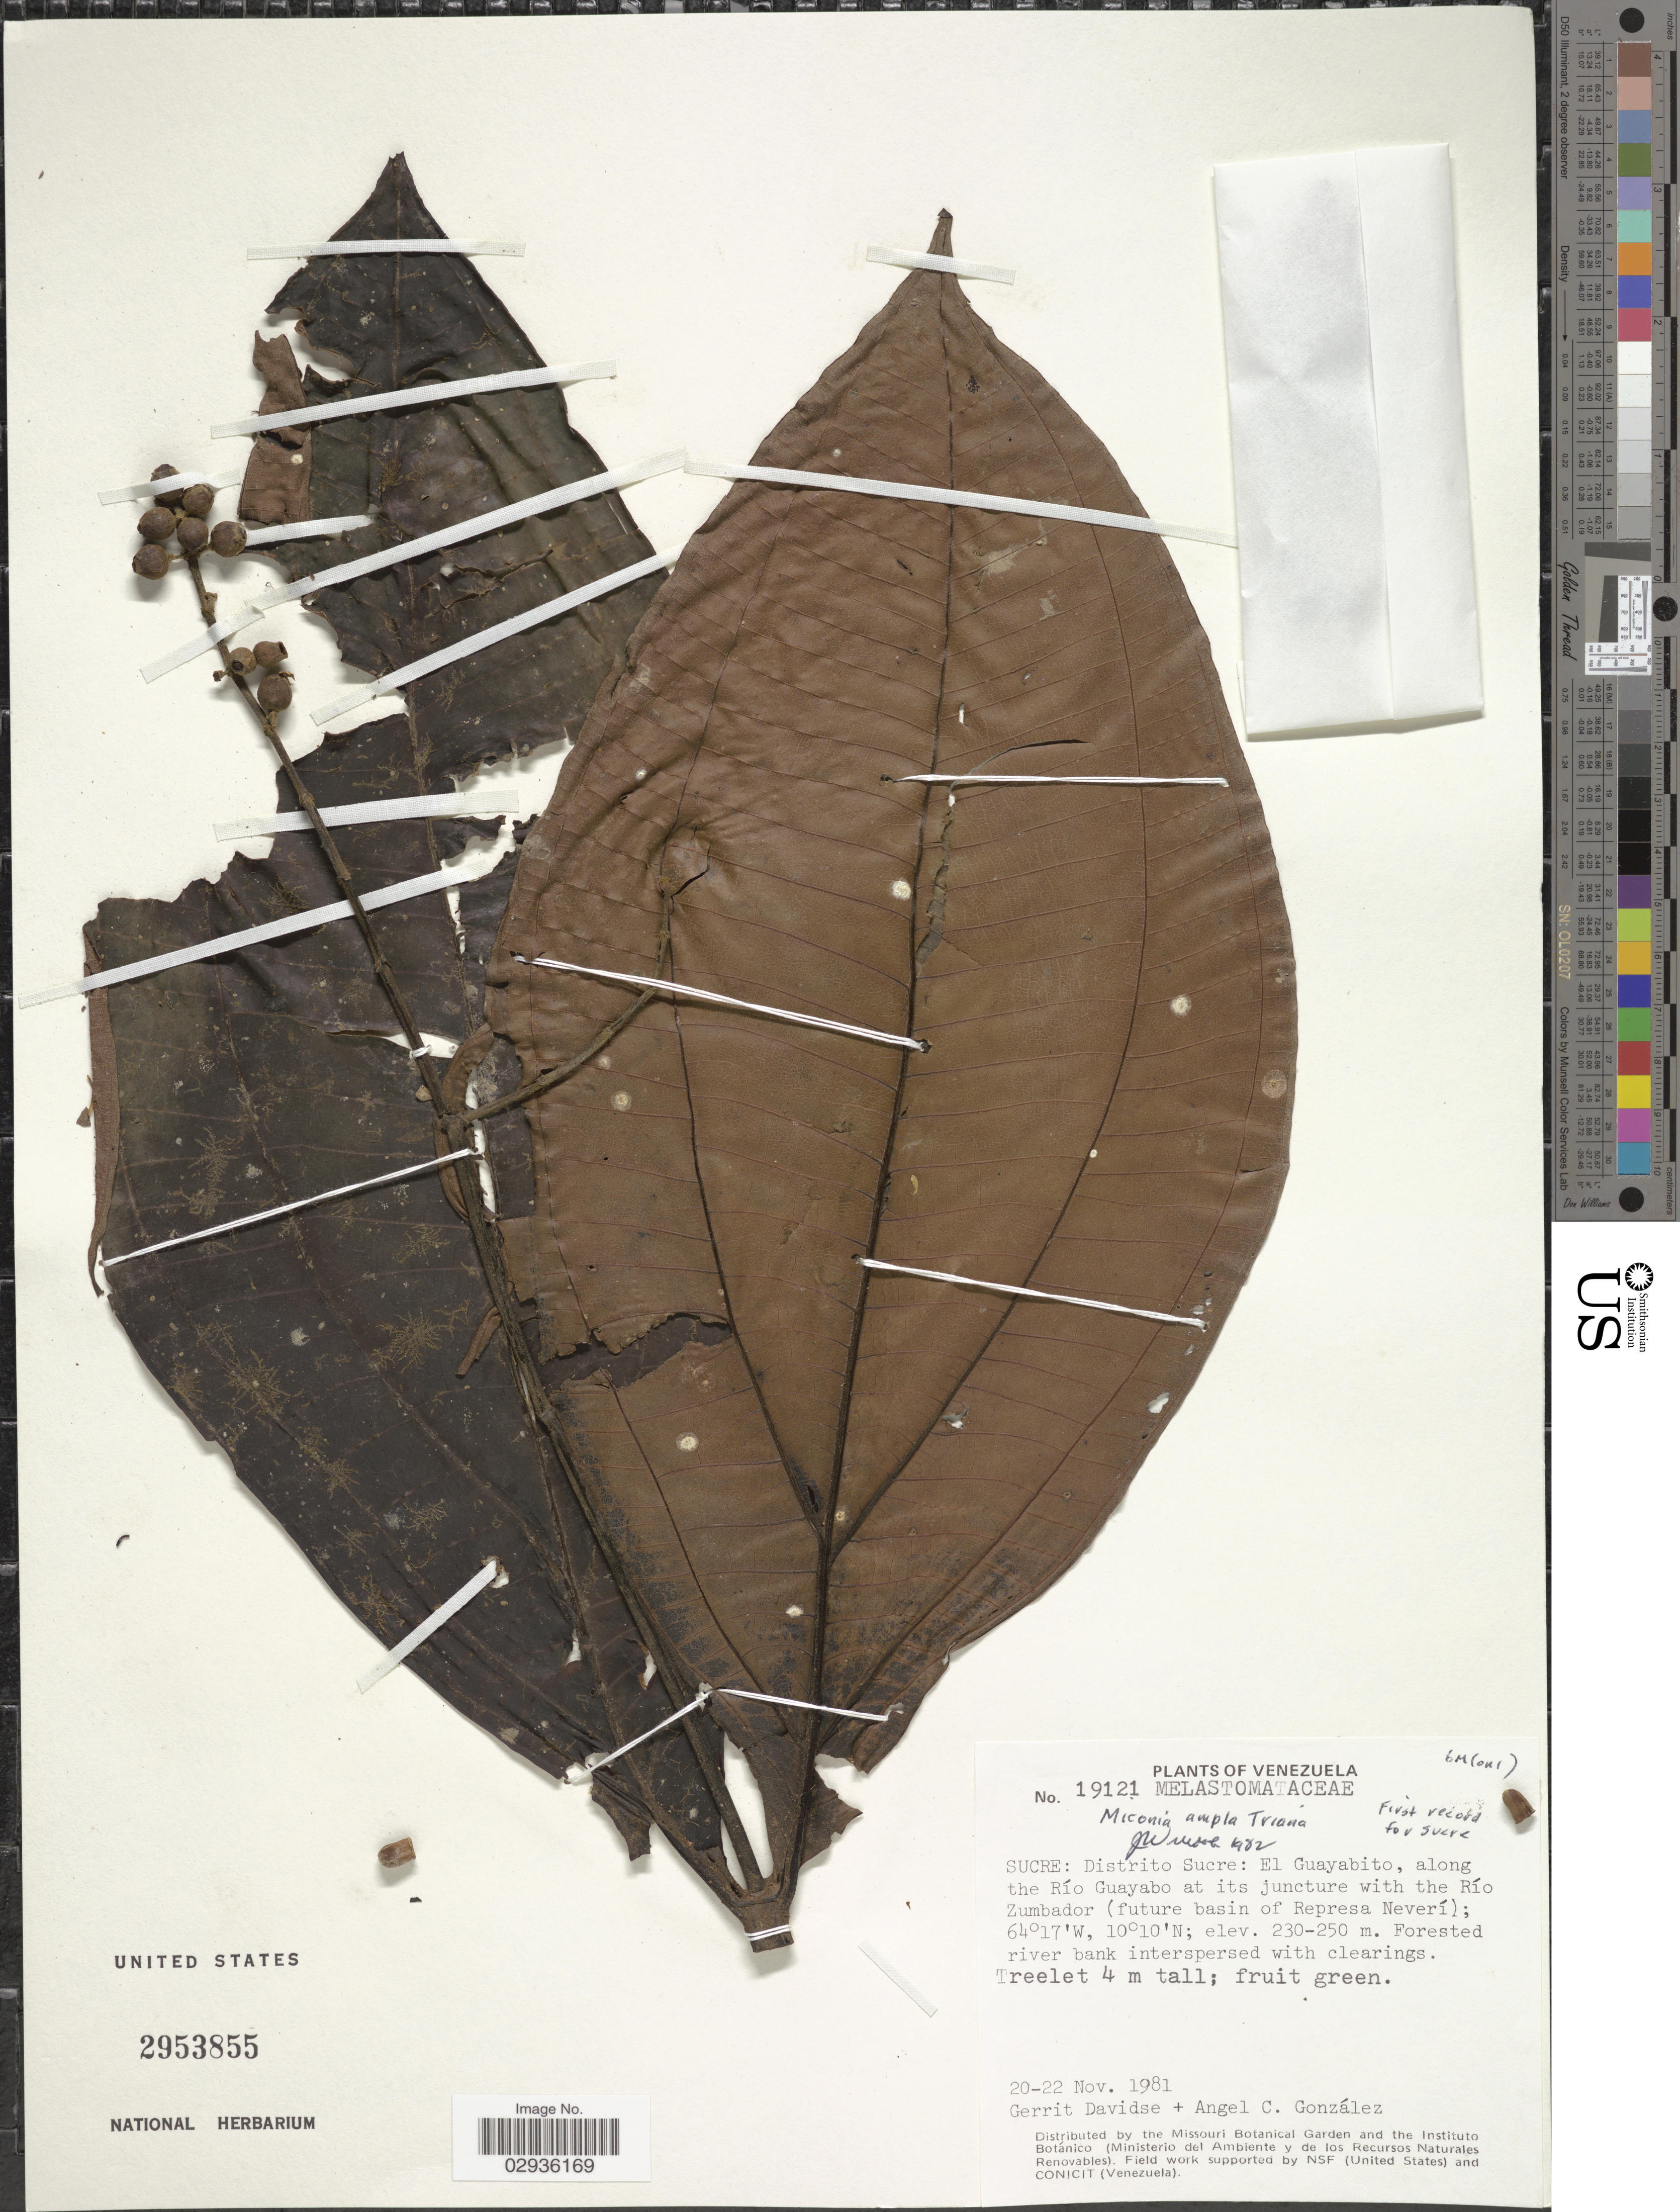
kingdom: Plantae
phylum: Tracheophyta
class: Magnoliopsida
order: Myrtales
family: Melastomataceae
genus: Miconia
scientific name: Miconia ampla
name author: Triana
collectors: G. Davidse & A. C. González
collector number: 19121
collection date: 1981-11-20/1981-11-22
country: Venezuela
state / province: Sucre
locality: Distrito Sucre: El Guayabito, along the Río Guayabo at its juncture with the Río Zumbador (future basin of Represa Neverí).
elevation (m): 230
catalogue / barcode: US 2953855